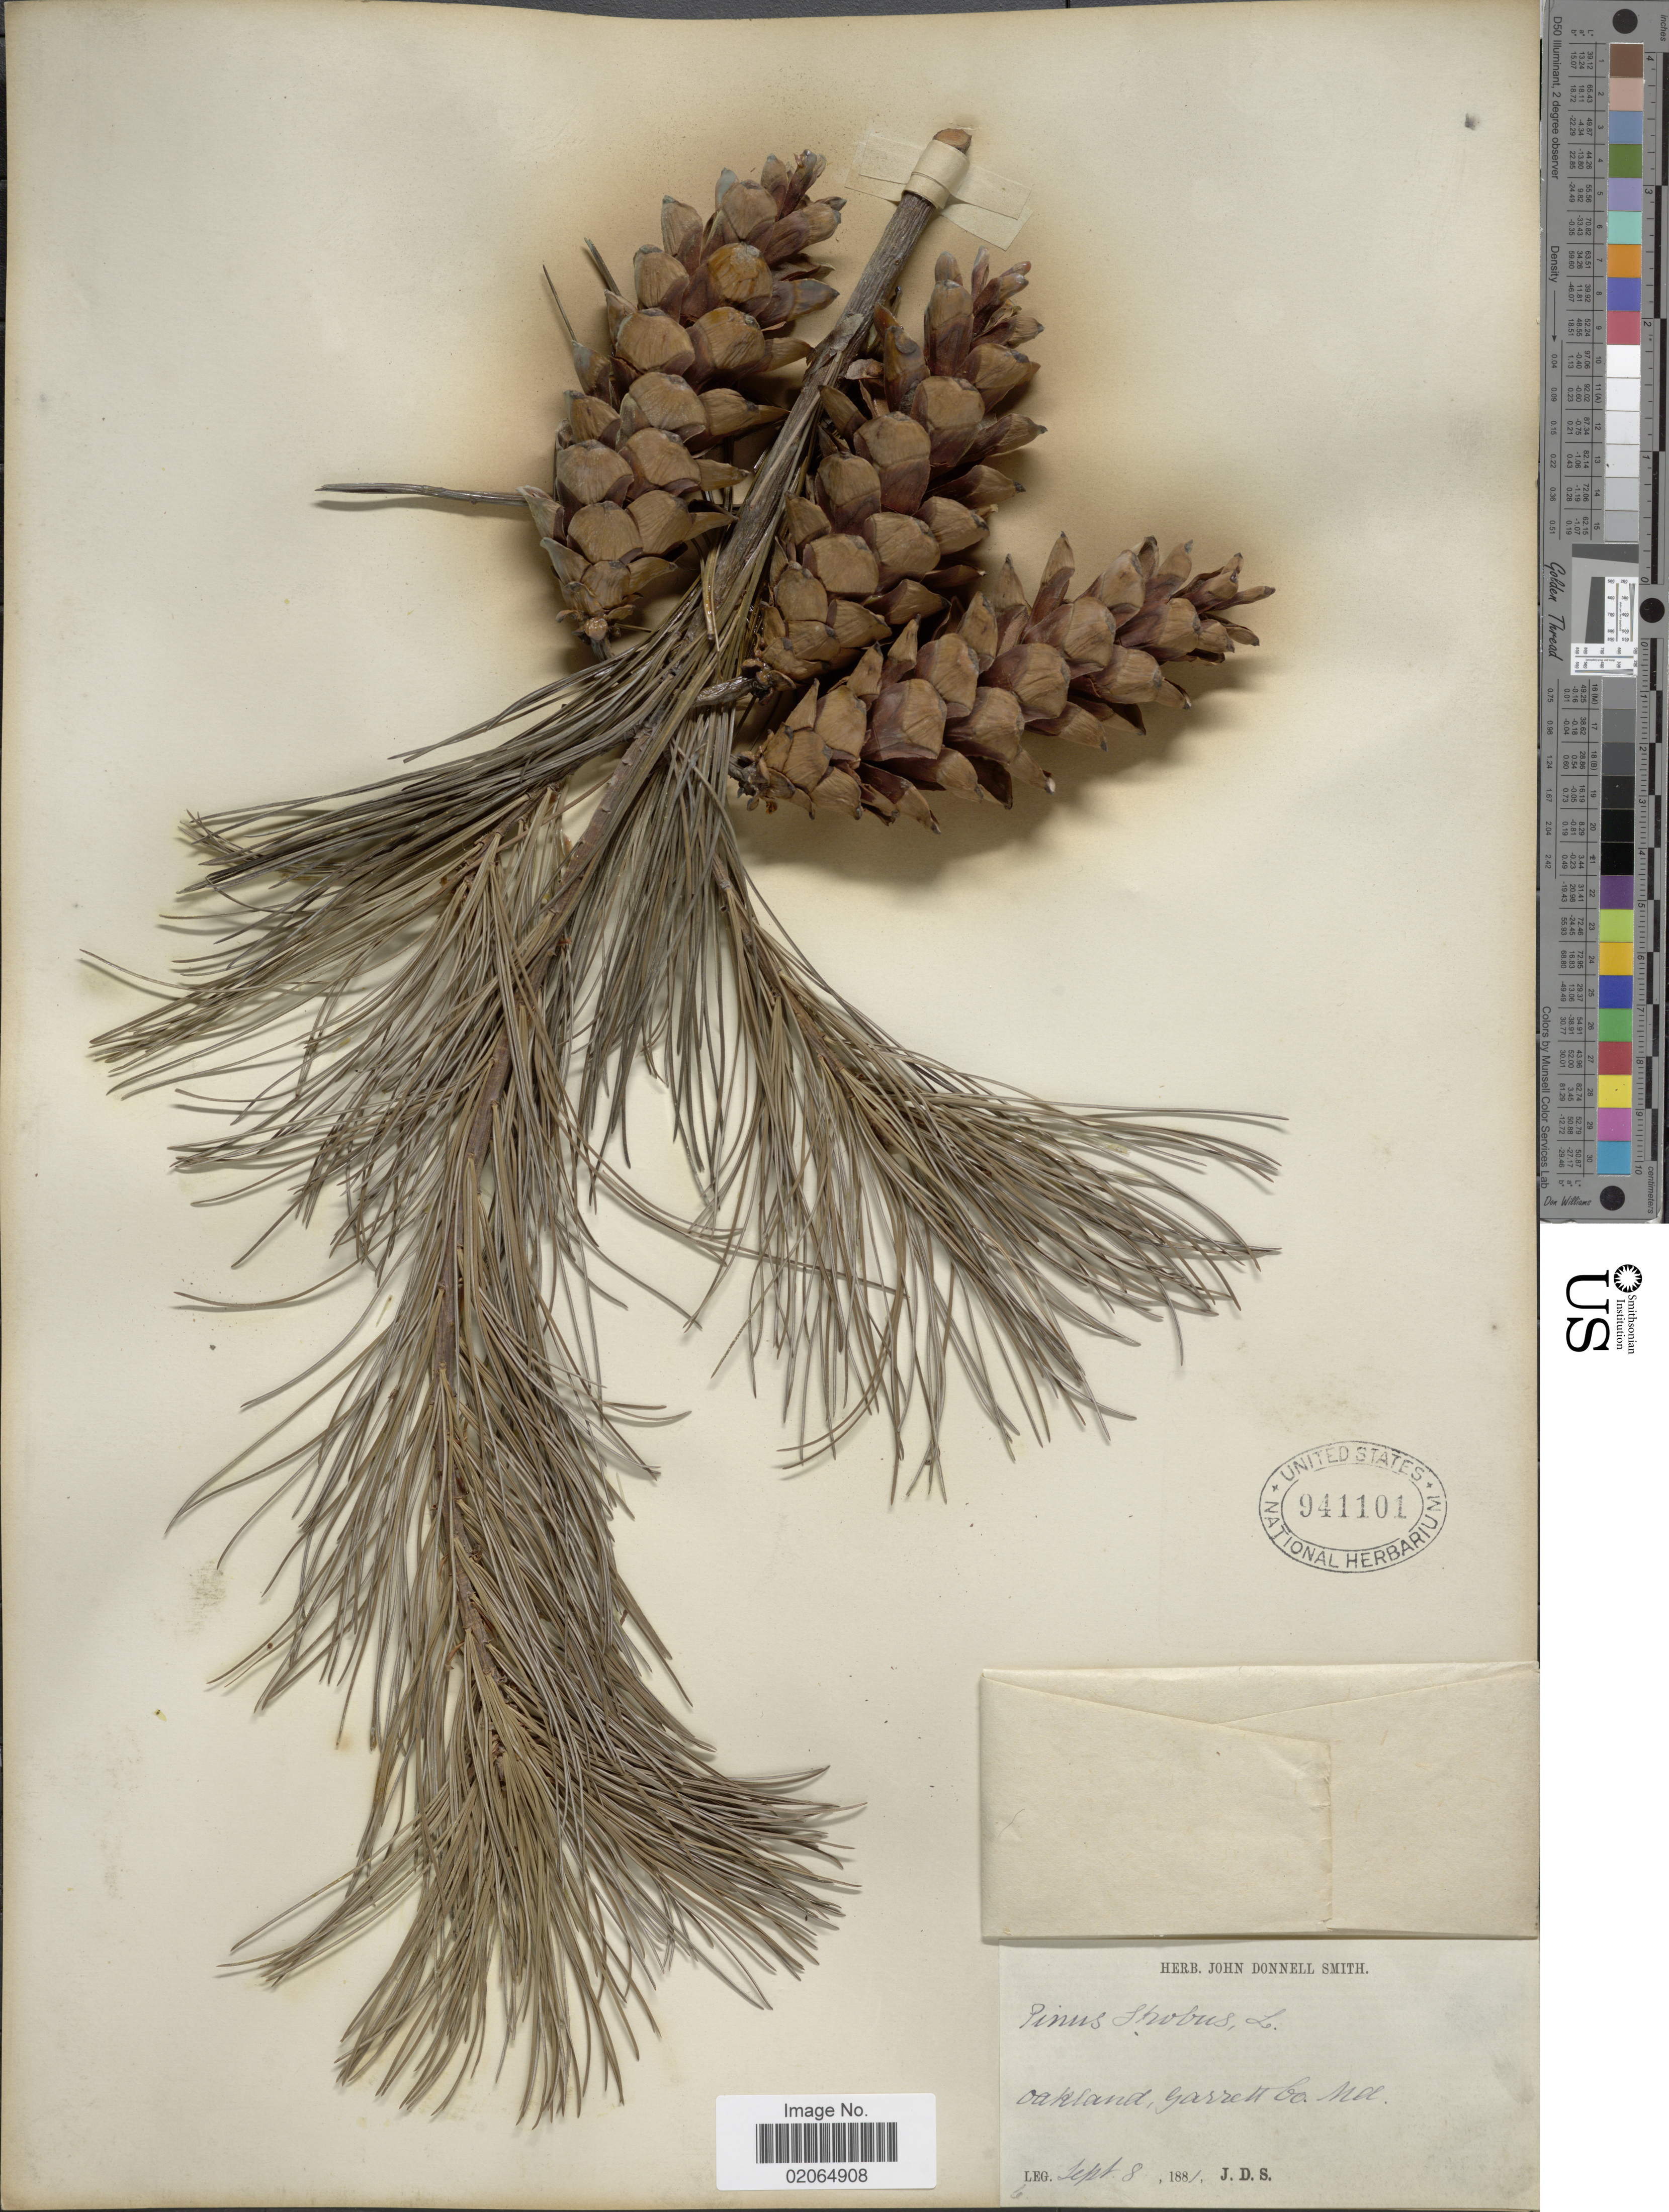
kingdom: Plantae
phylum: Tracheophyta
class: Pinopsida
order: Pinales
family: Pinaceae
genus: Pinus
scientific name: Pinus strobus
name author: L.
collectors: J. Donnell Smith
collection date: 1881-09-08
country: United States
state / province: Maryland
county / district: Garrett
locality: Garrett Co.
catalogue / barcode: US 941101